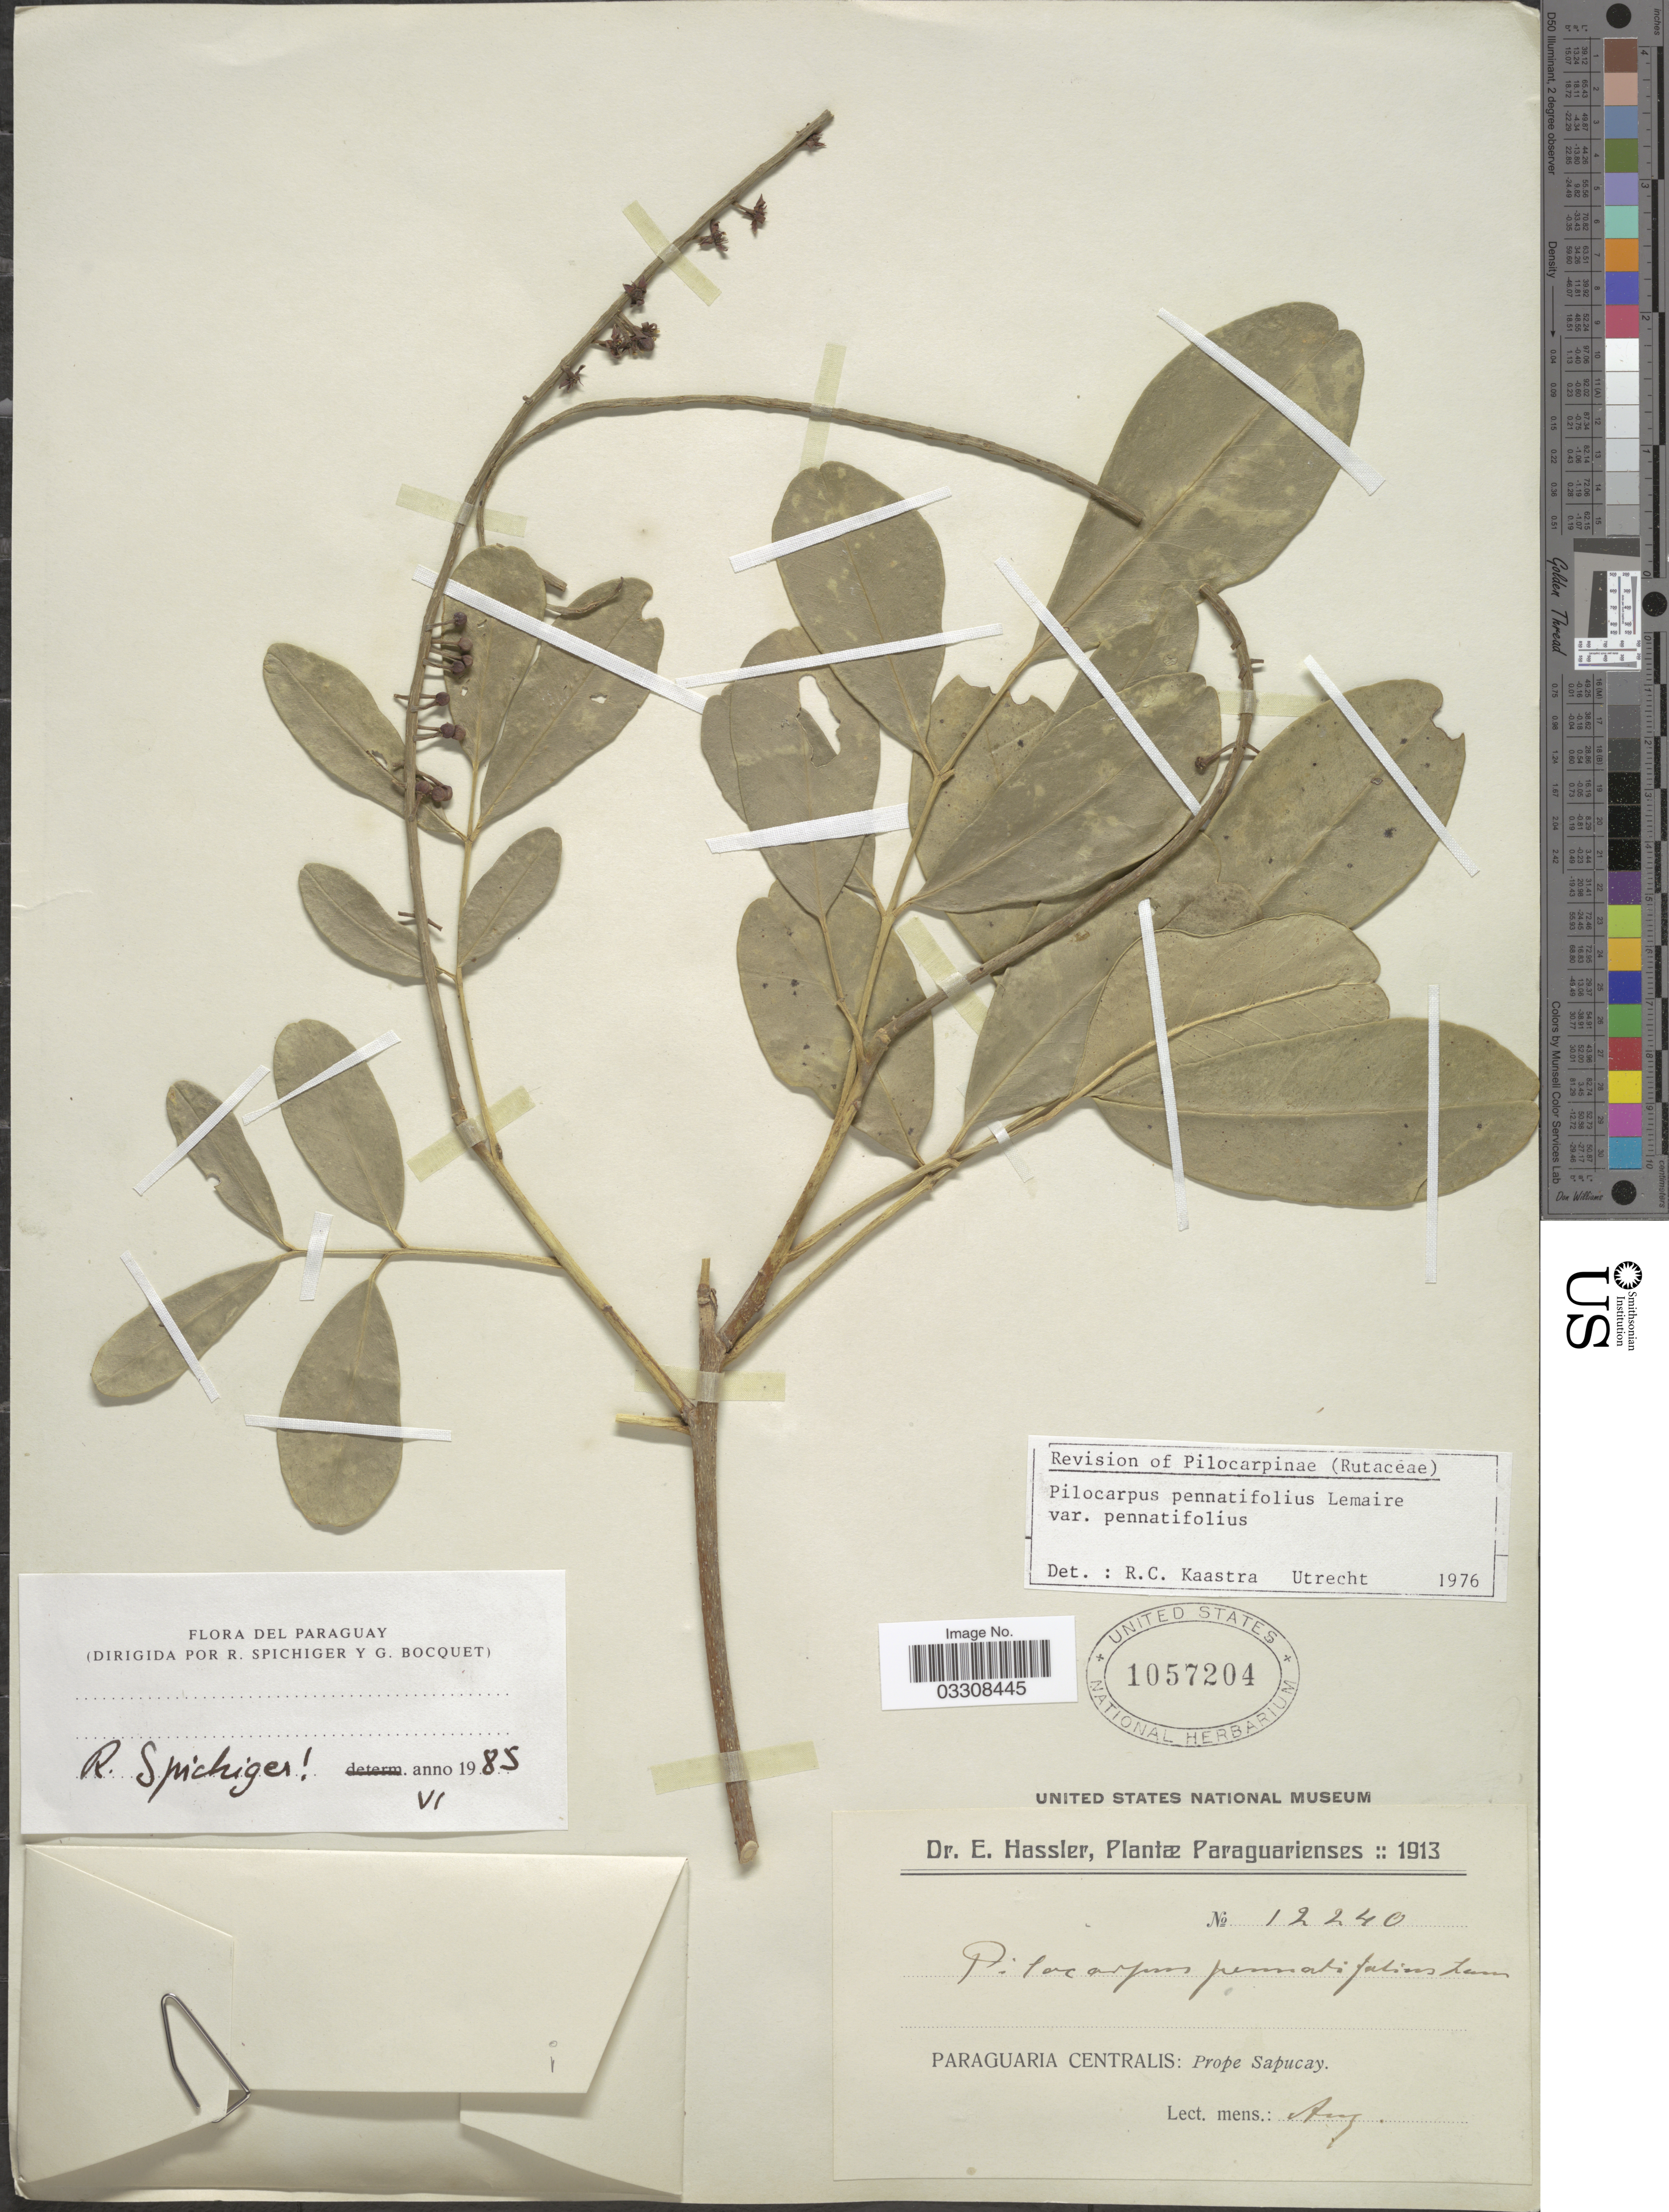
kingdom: Plantae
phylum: Tracheophyta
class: Magnoliopsida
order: Sapindales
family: Rutaceae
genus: Pilocarpus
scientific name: Pilocarpus pennatifolius var. pennatifolius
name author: Lem.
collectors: E. Hassler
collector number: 12240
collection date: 1913-08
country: Paraguay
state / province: Central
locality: Paraguaria Centralis: Prope Sapucay.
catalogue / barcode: US 1057204